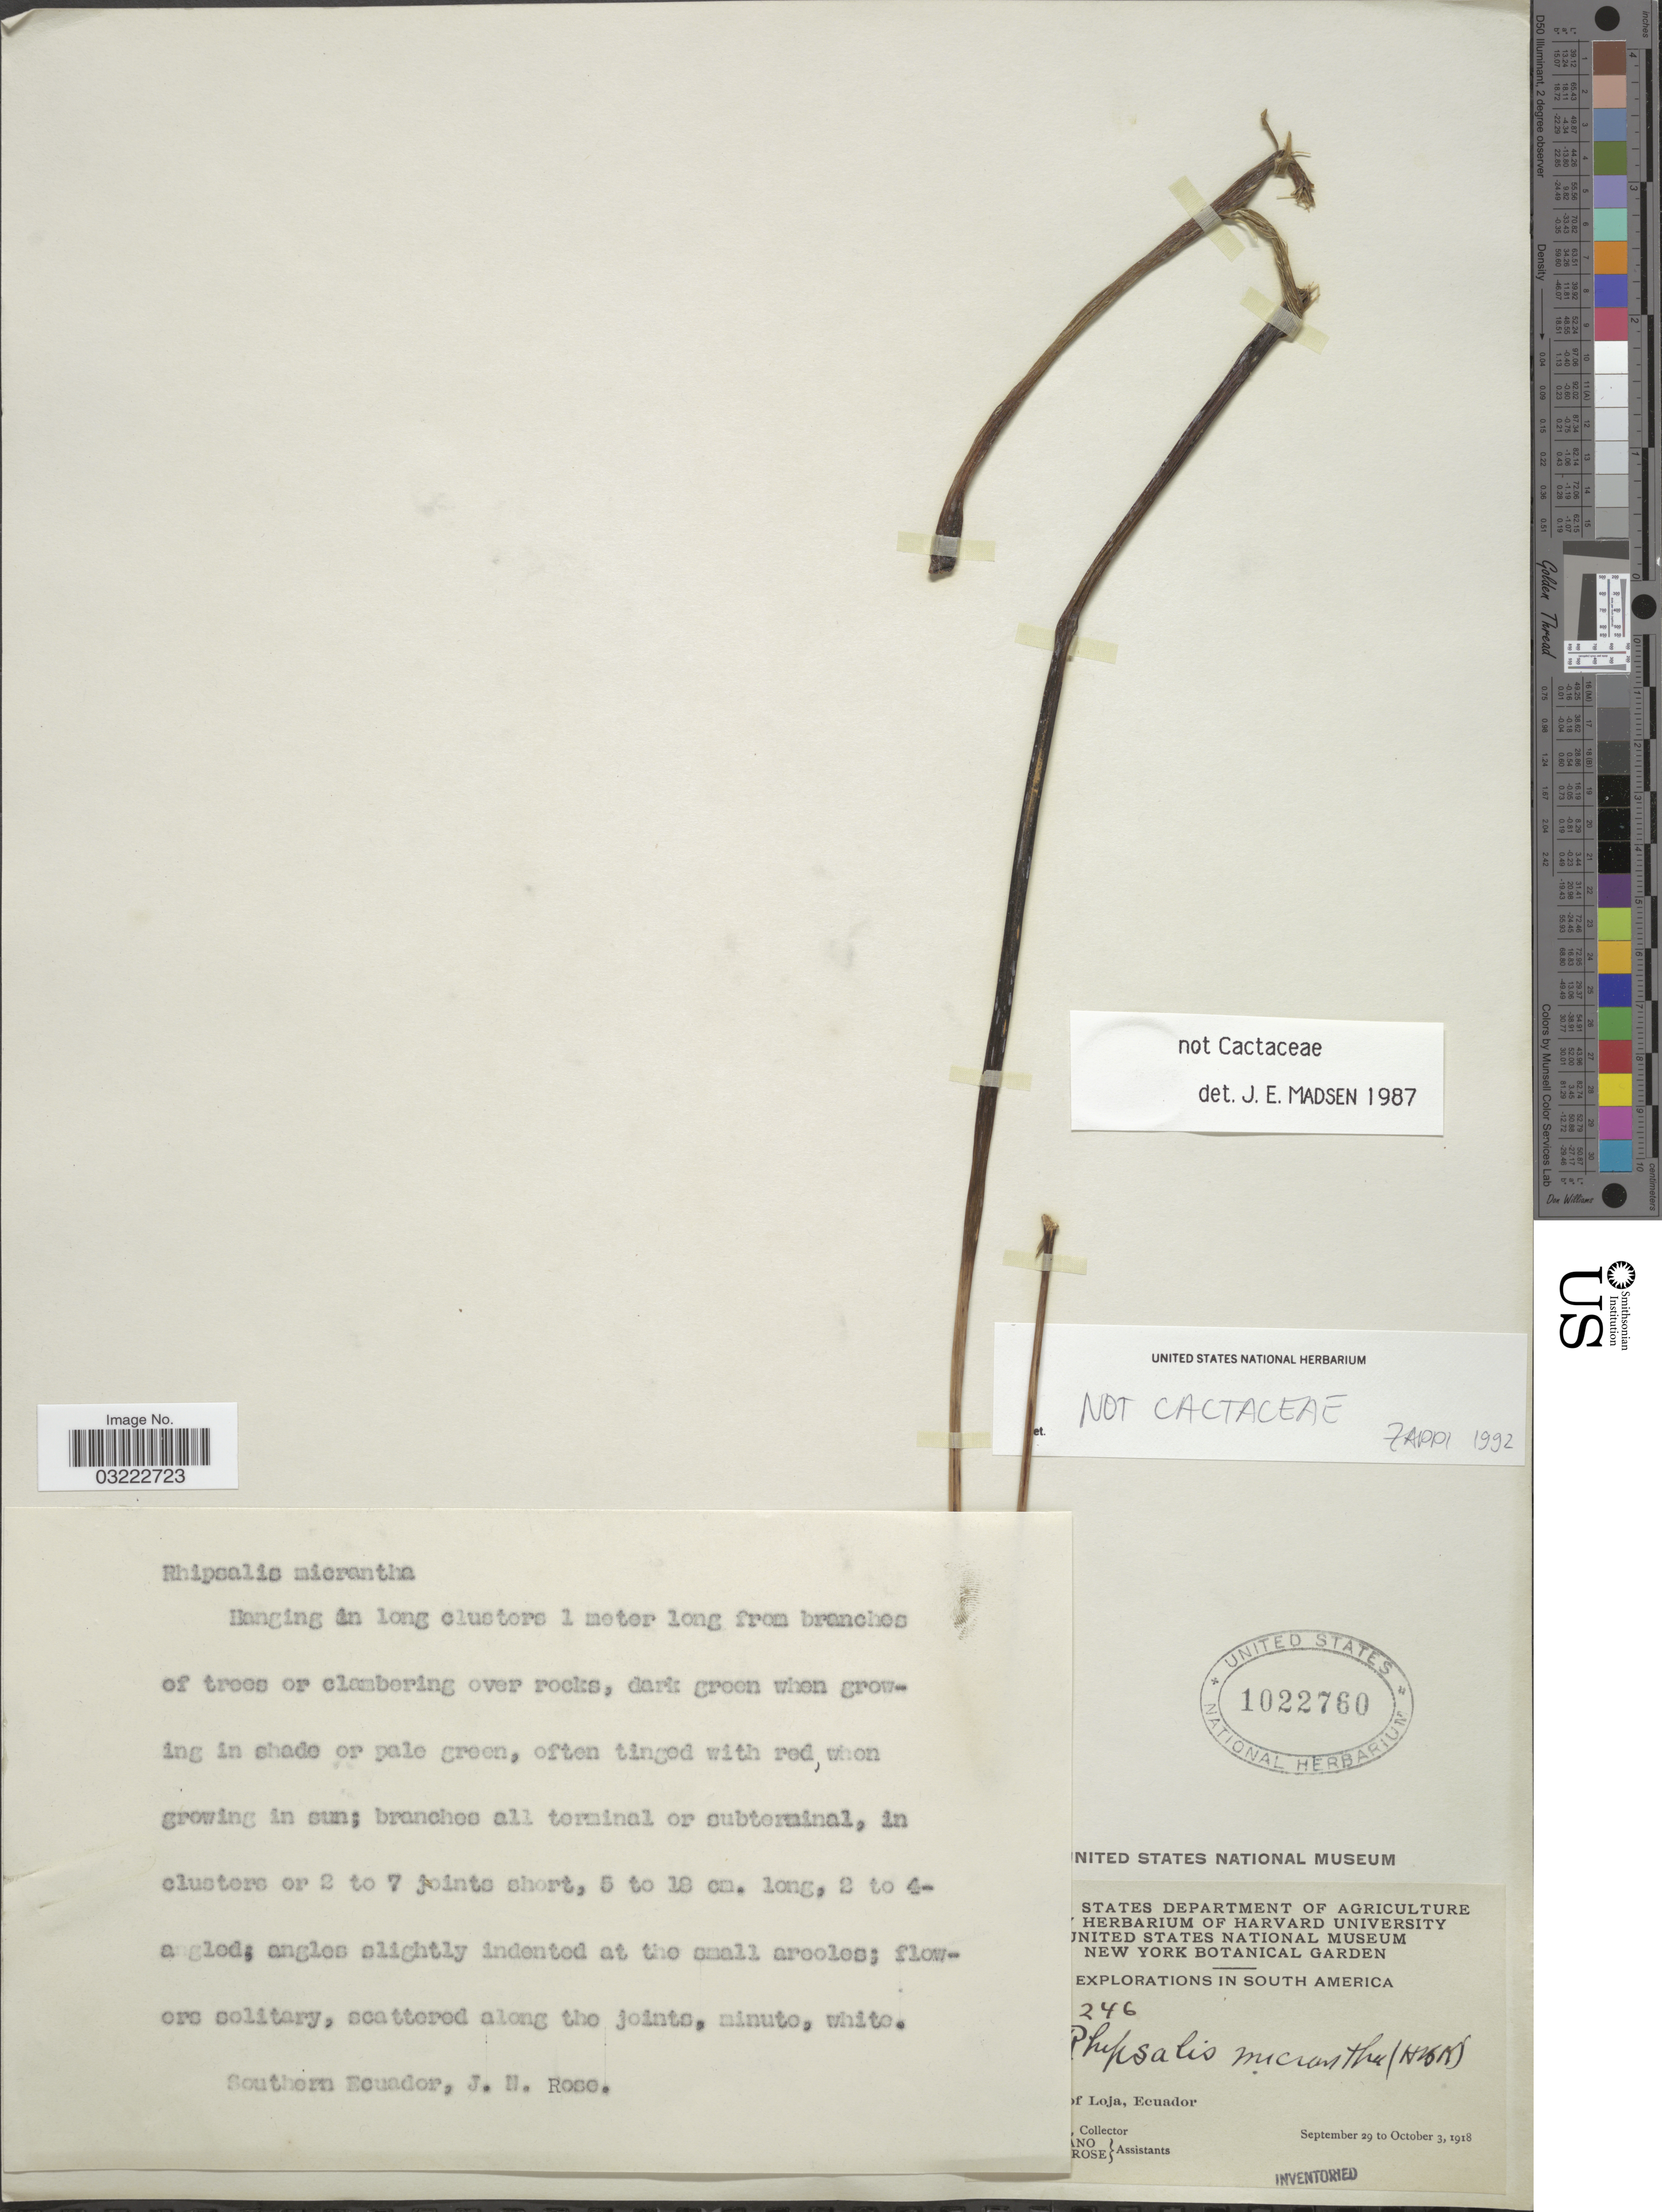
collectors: J. N. Rose, A. Pachano & G. Rose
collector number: !246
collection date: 1918-09-29/1918-10-03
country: Ecuador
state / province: Loja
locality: [illegible text] of Loja.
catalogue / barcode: US 1022760